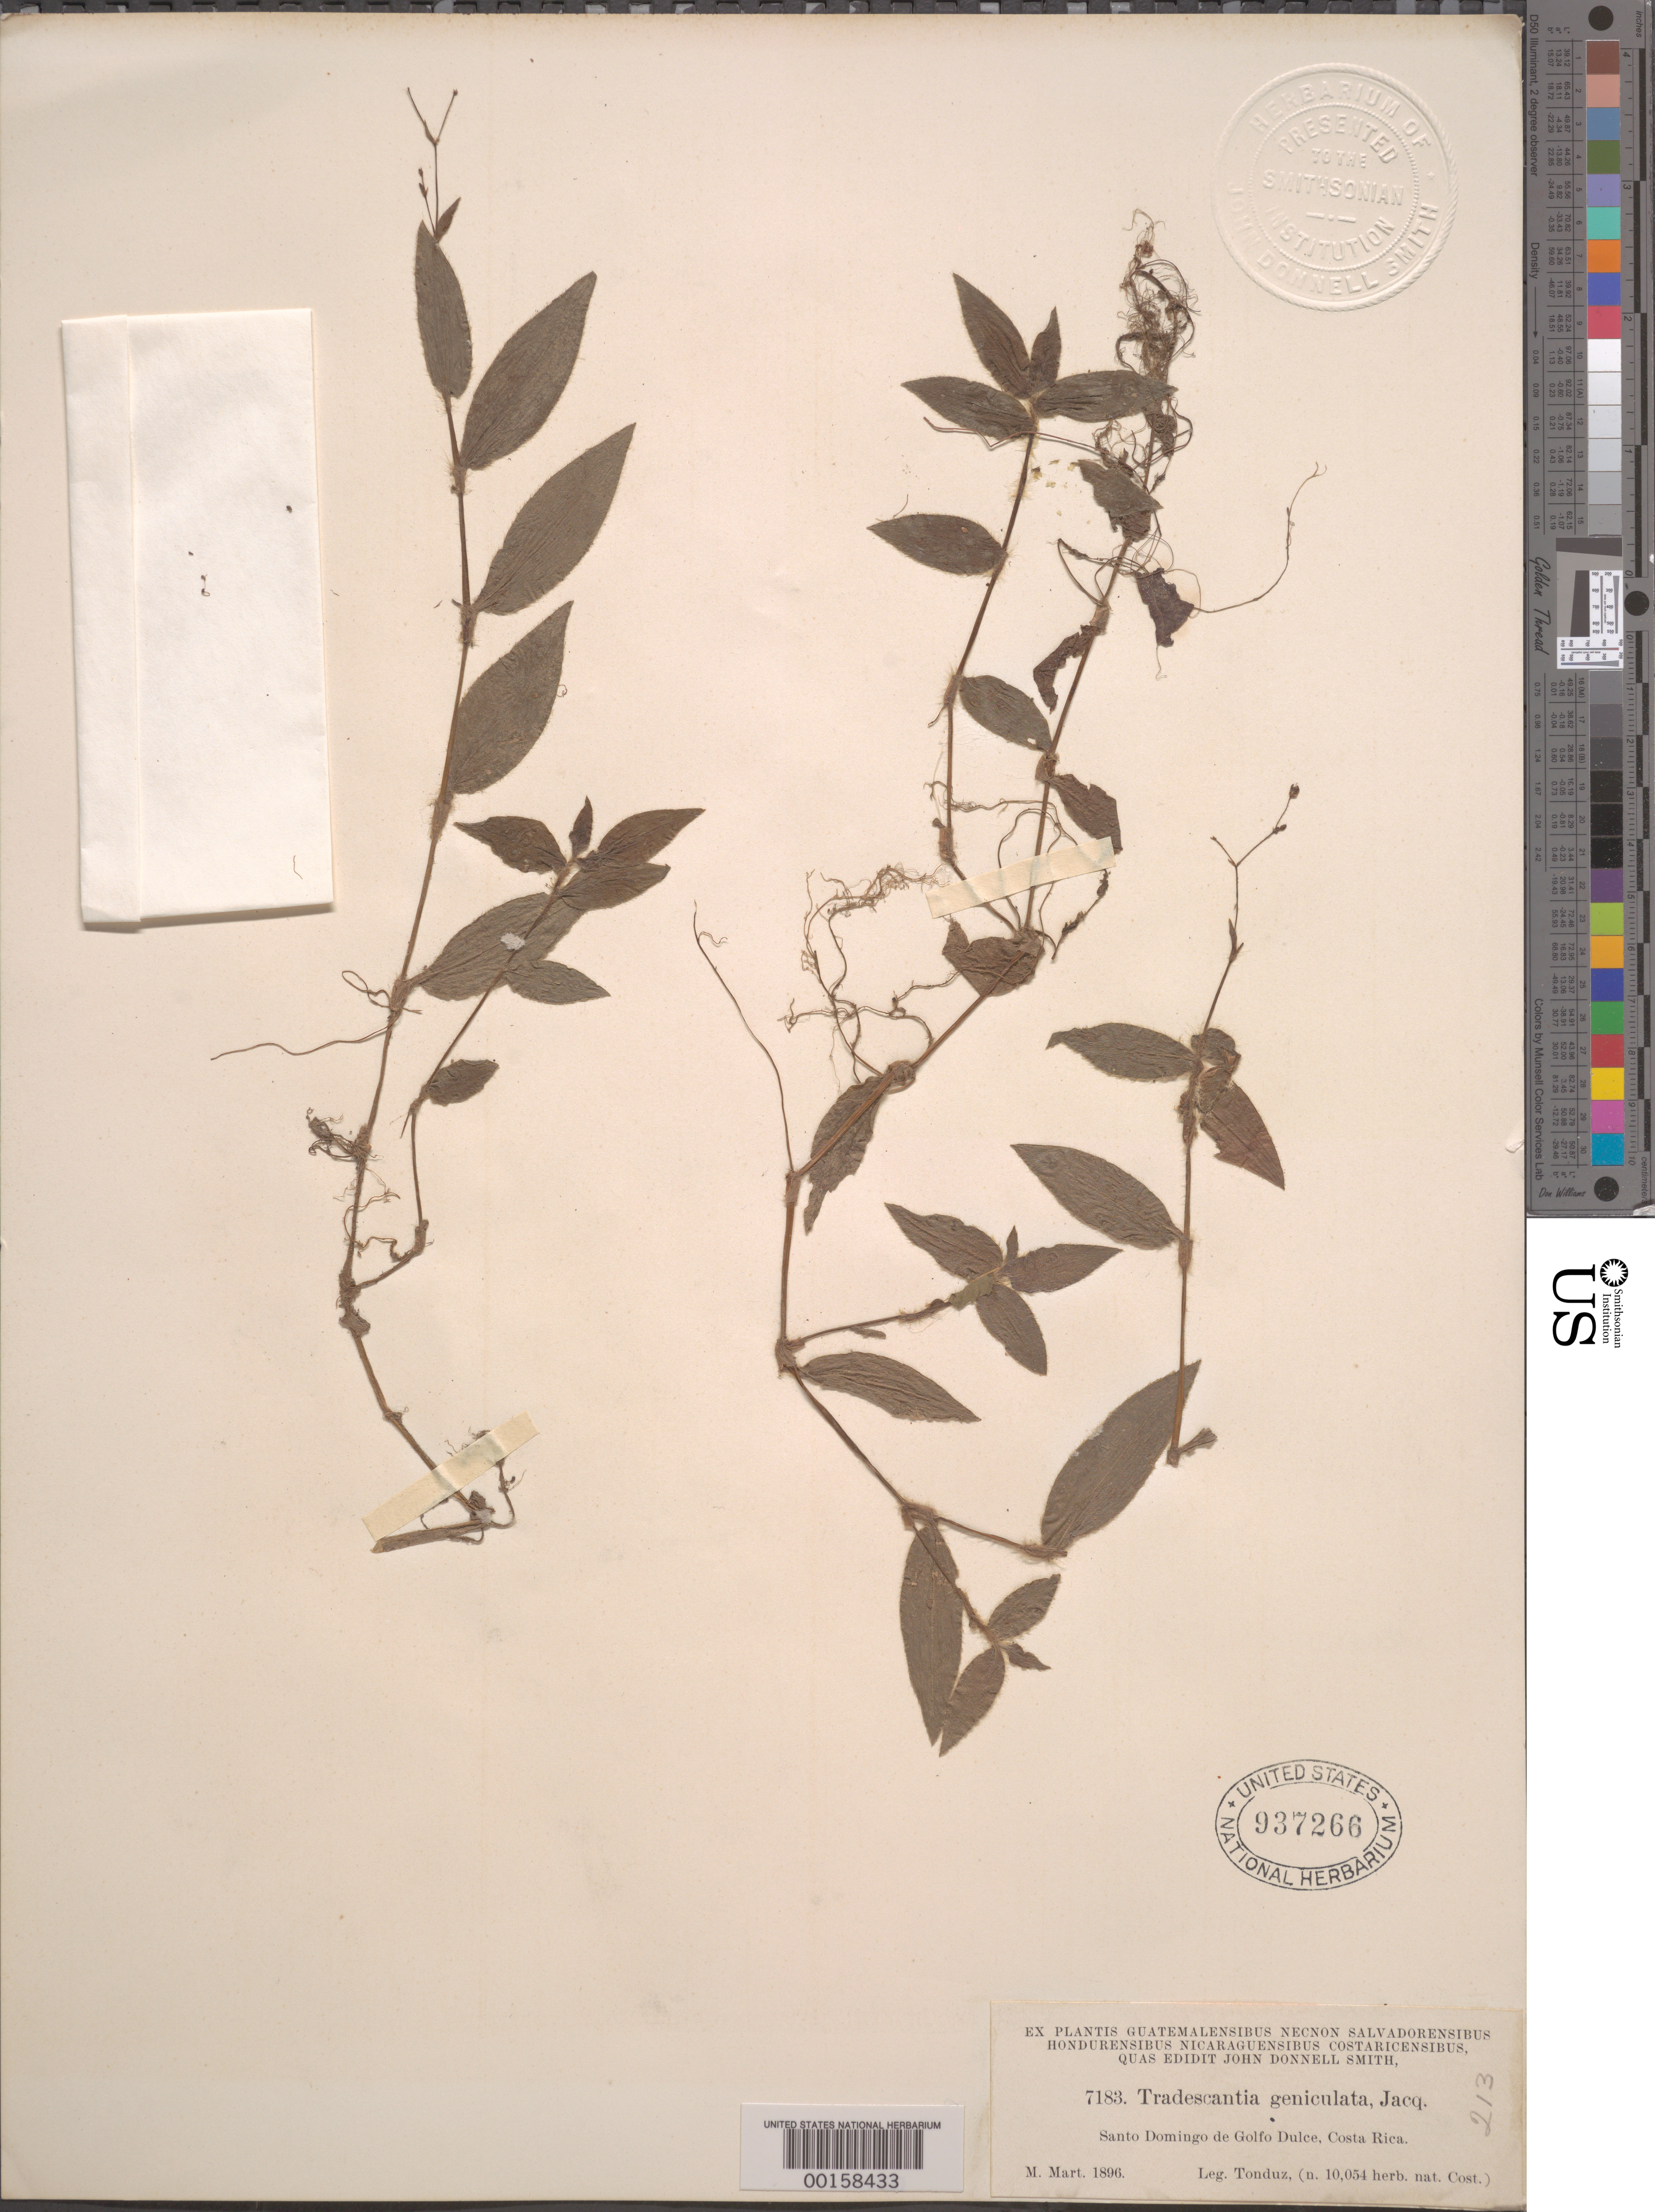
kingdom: Plantae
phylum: Tracheophyta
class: Liliopsida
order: Commelinales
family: Commelinaceae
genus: Gibasis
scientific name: Gibasis geniculata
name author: (Jacq.) Rohweder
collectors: A. Tonduz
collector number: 7183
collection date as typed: Mar 1896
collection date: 1896-03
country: Costa Rica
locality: Santo Domingo de Golfo Dulce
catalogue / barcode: US 937266